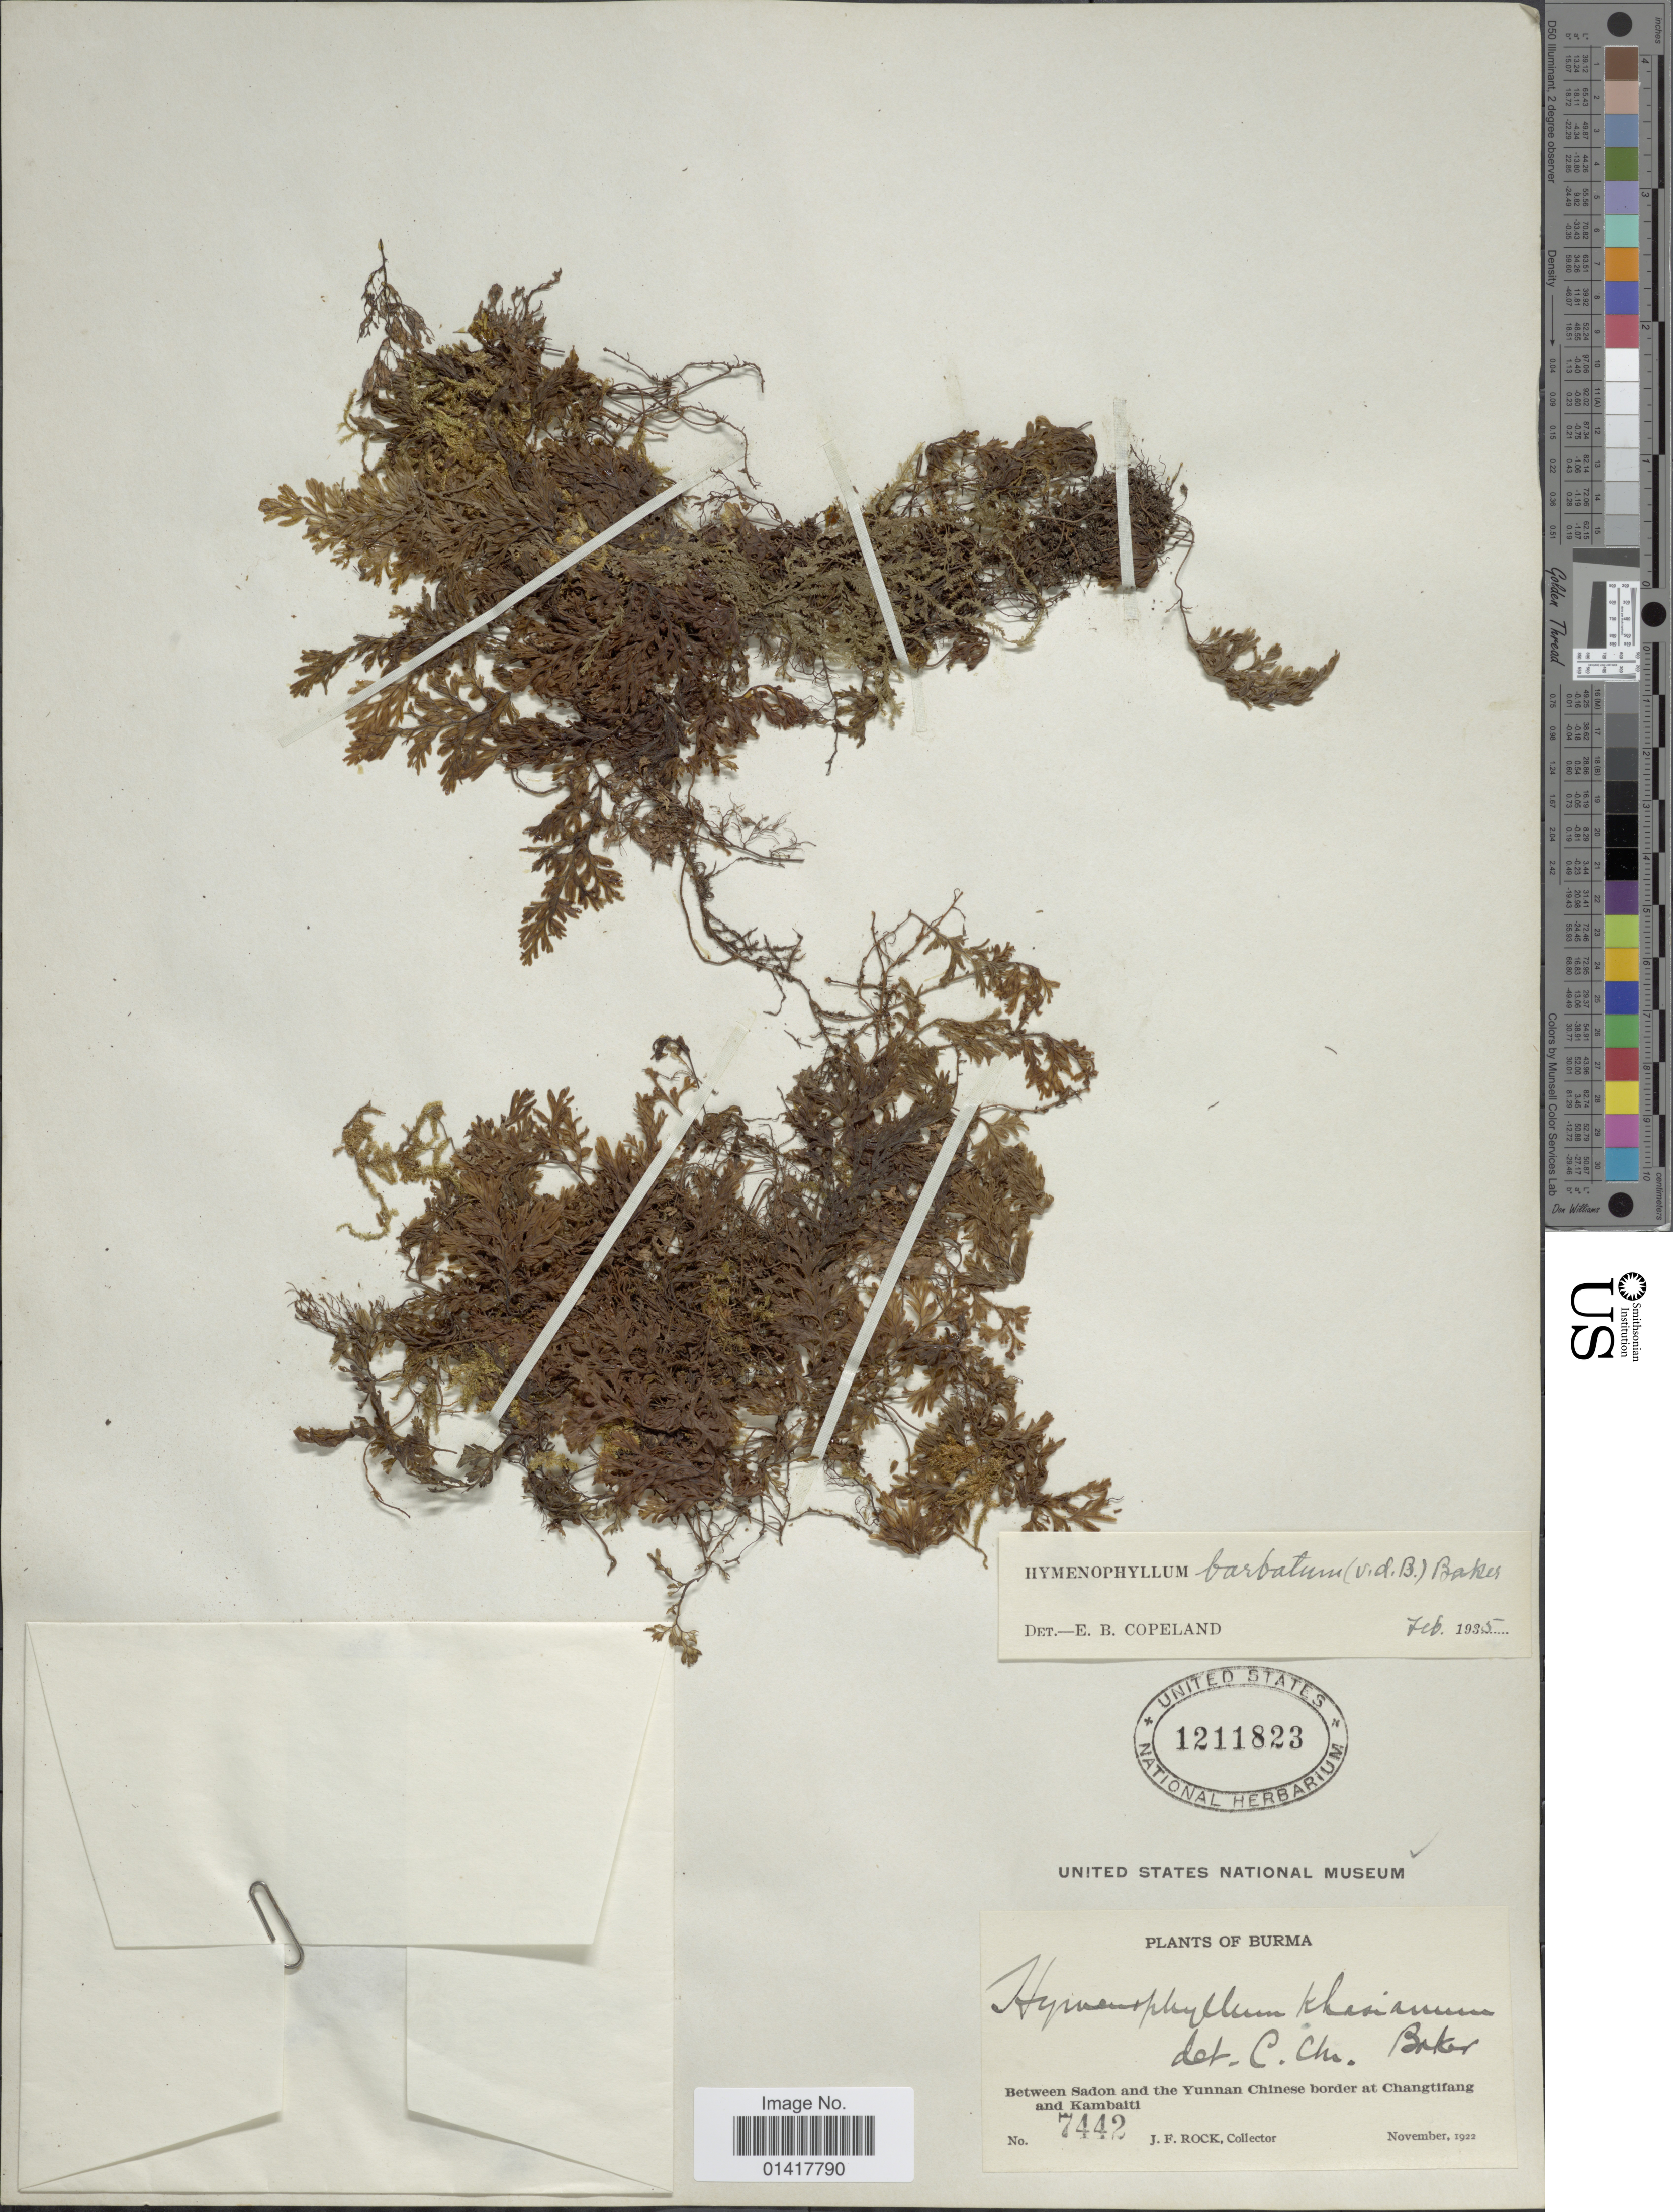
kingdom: Plantae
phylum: Tracheophyta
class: Polypodiopsida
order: Hymenophyllales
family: Hymenophyllaceae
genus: Hymenophyllum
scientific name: Hymenophyllum barbatum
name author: (Bosch) Baker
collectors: J. Rock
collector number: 7442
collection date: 1922-11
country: China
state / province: Yunnan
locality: Between Sadon and the Yunnan Chinese border at Chantifang and Kambaiti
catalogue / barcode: US 1211823